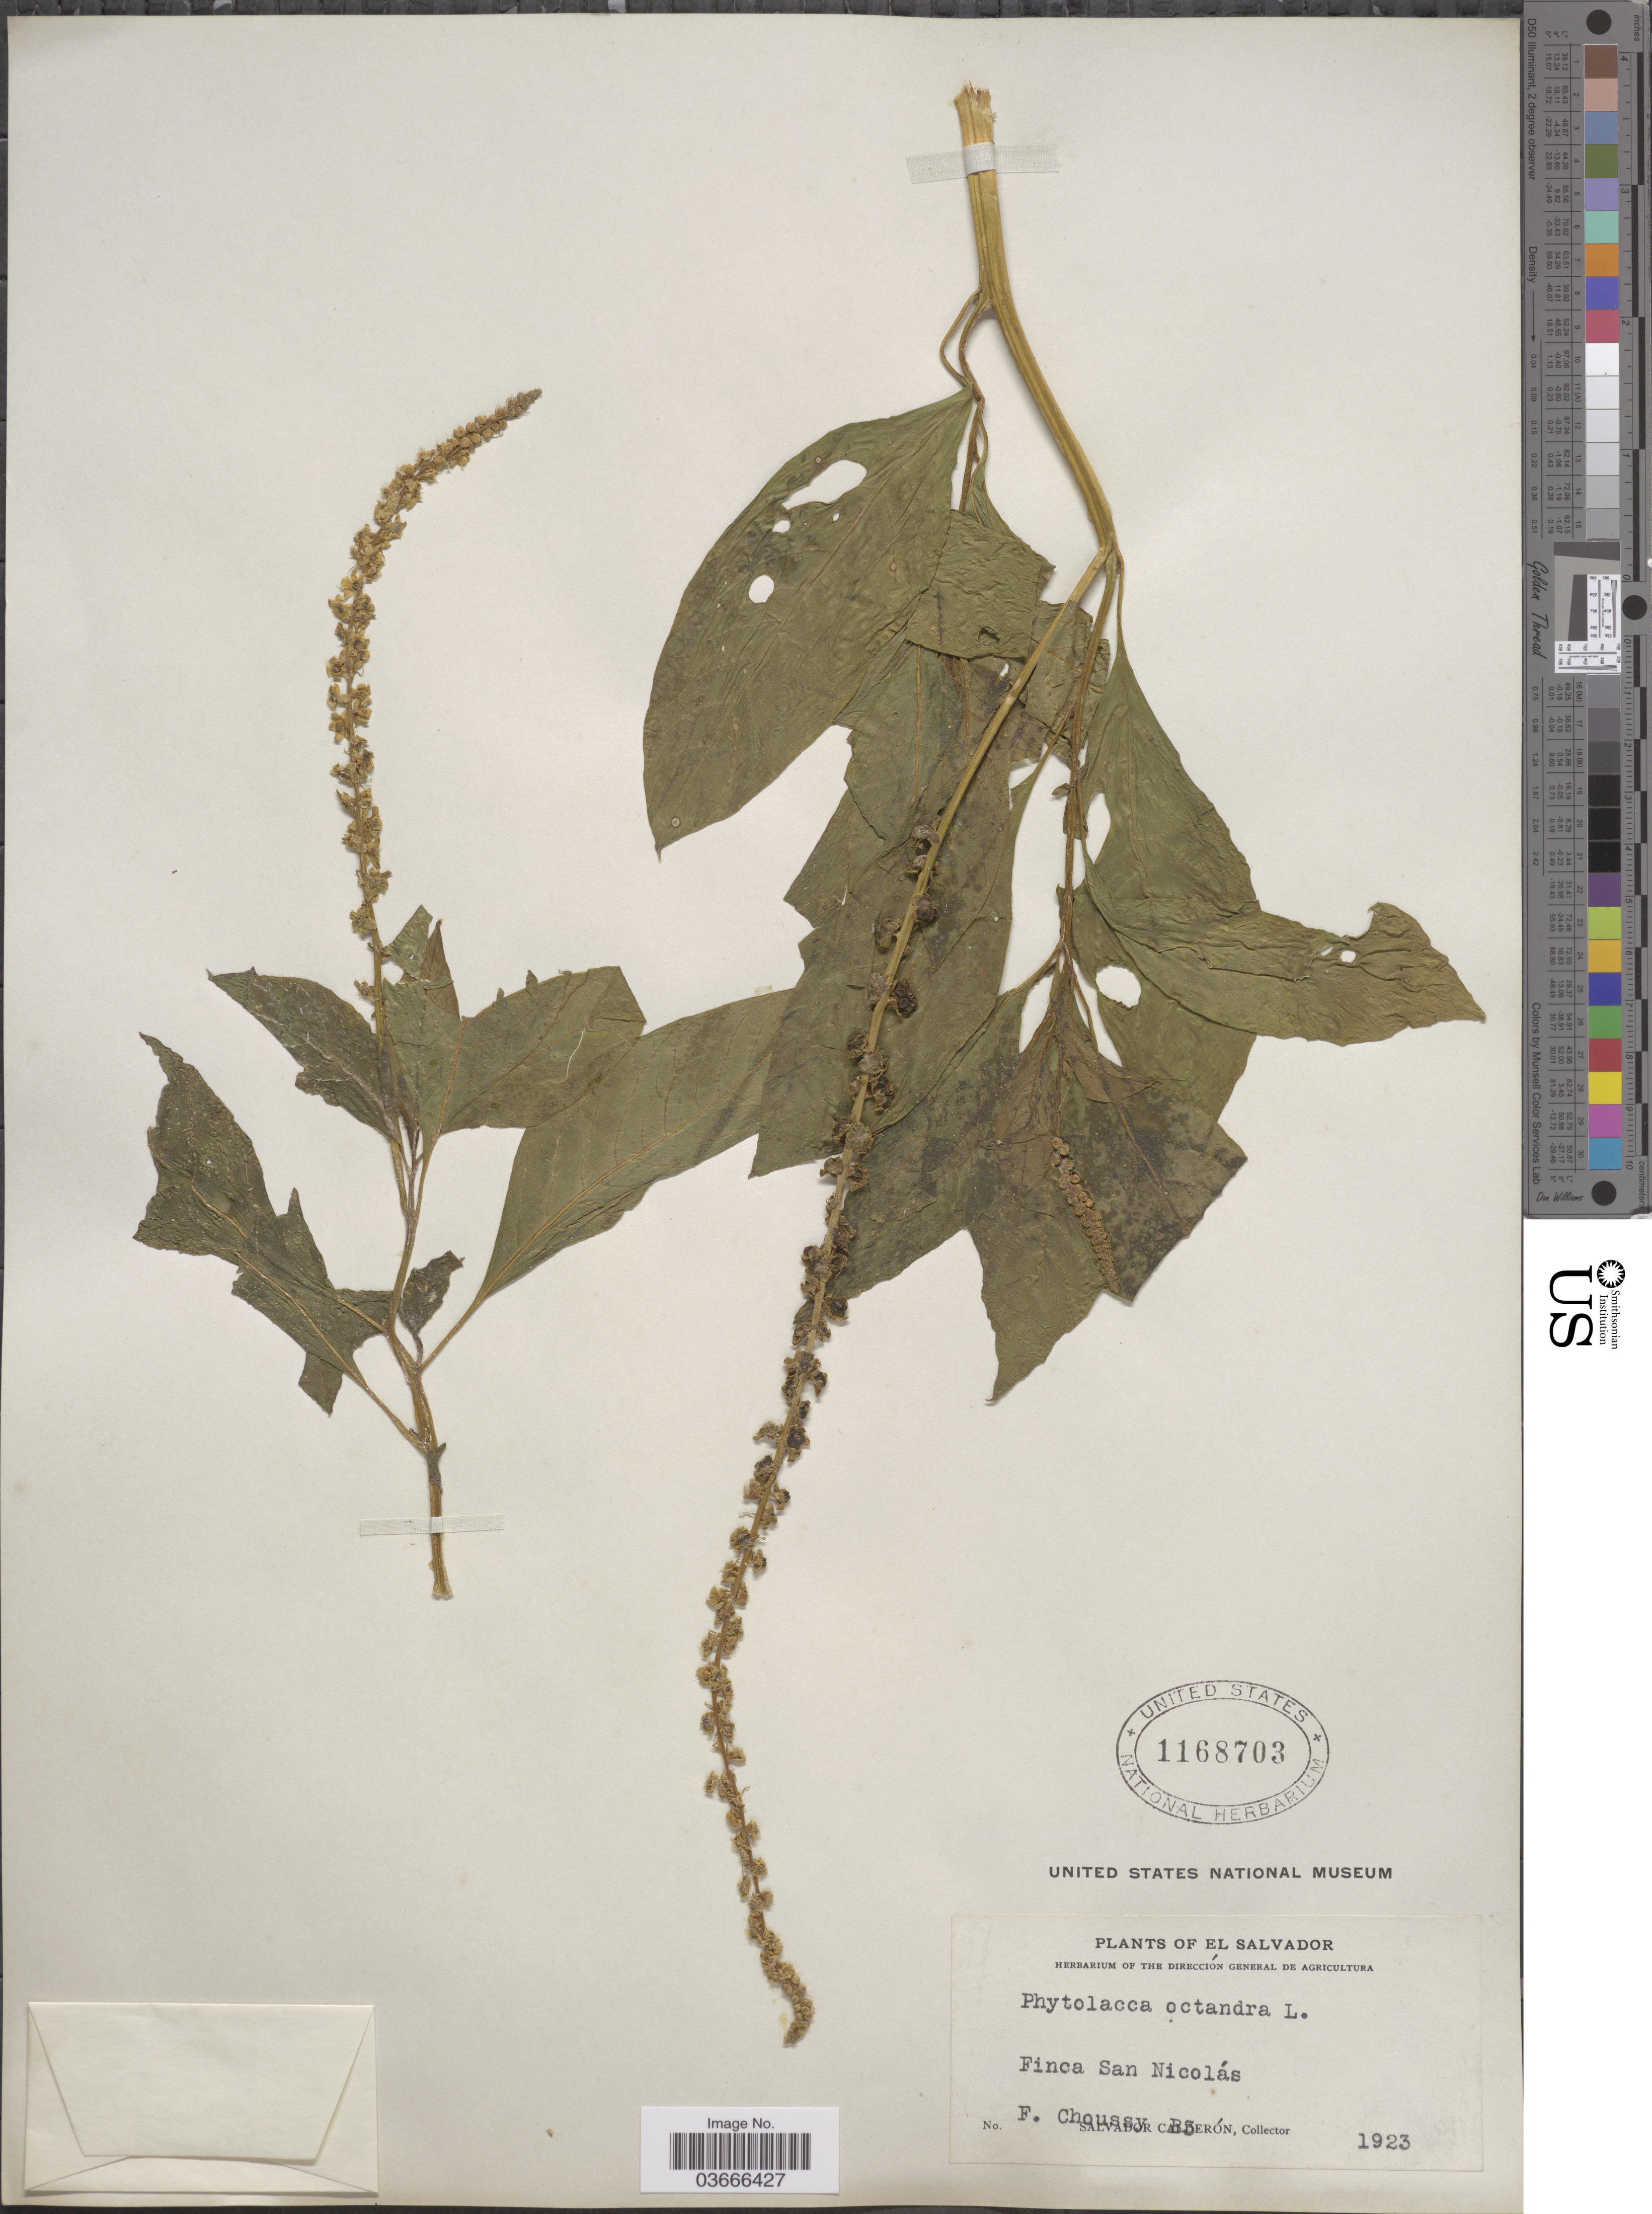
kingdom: Plantae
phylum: Tracheophyta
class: Magnoliopsida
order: Caryophyllales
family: Phytolaccaceae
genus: Phytolacca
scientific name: Phytolacca icosandra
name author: L.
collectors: F. Choussy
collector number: B3*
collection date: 1923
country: El Salvador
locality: Finca San Nicolás.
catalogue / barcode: US 1168703